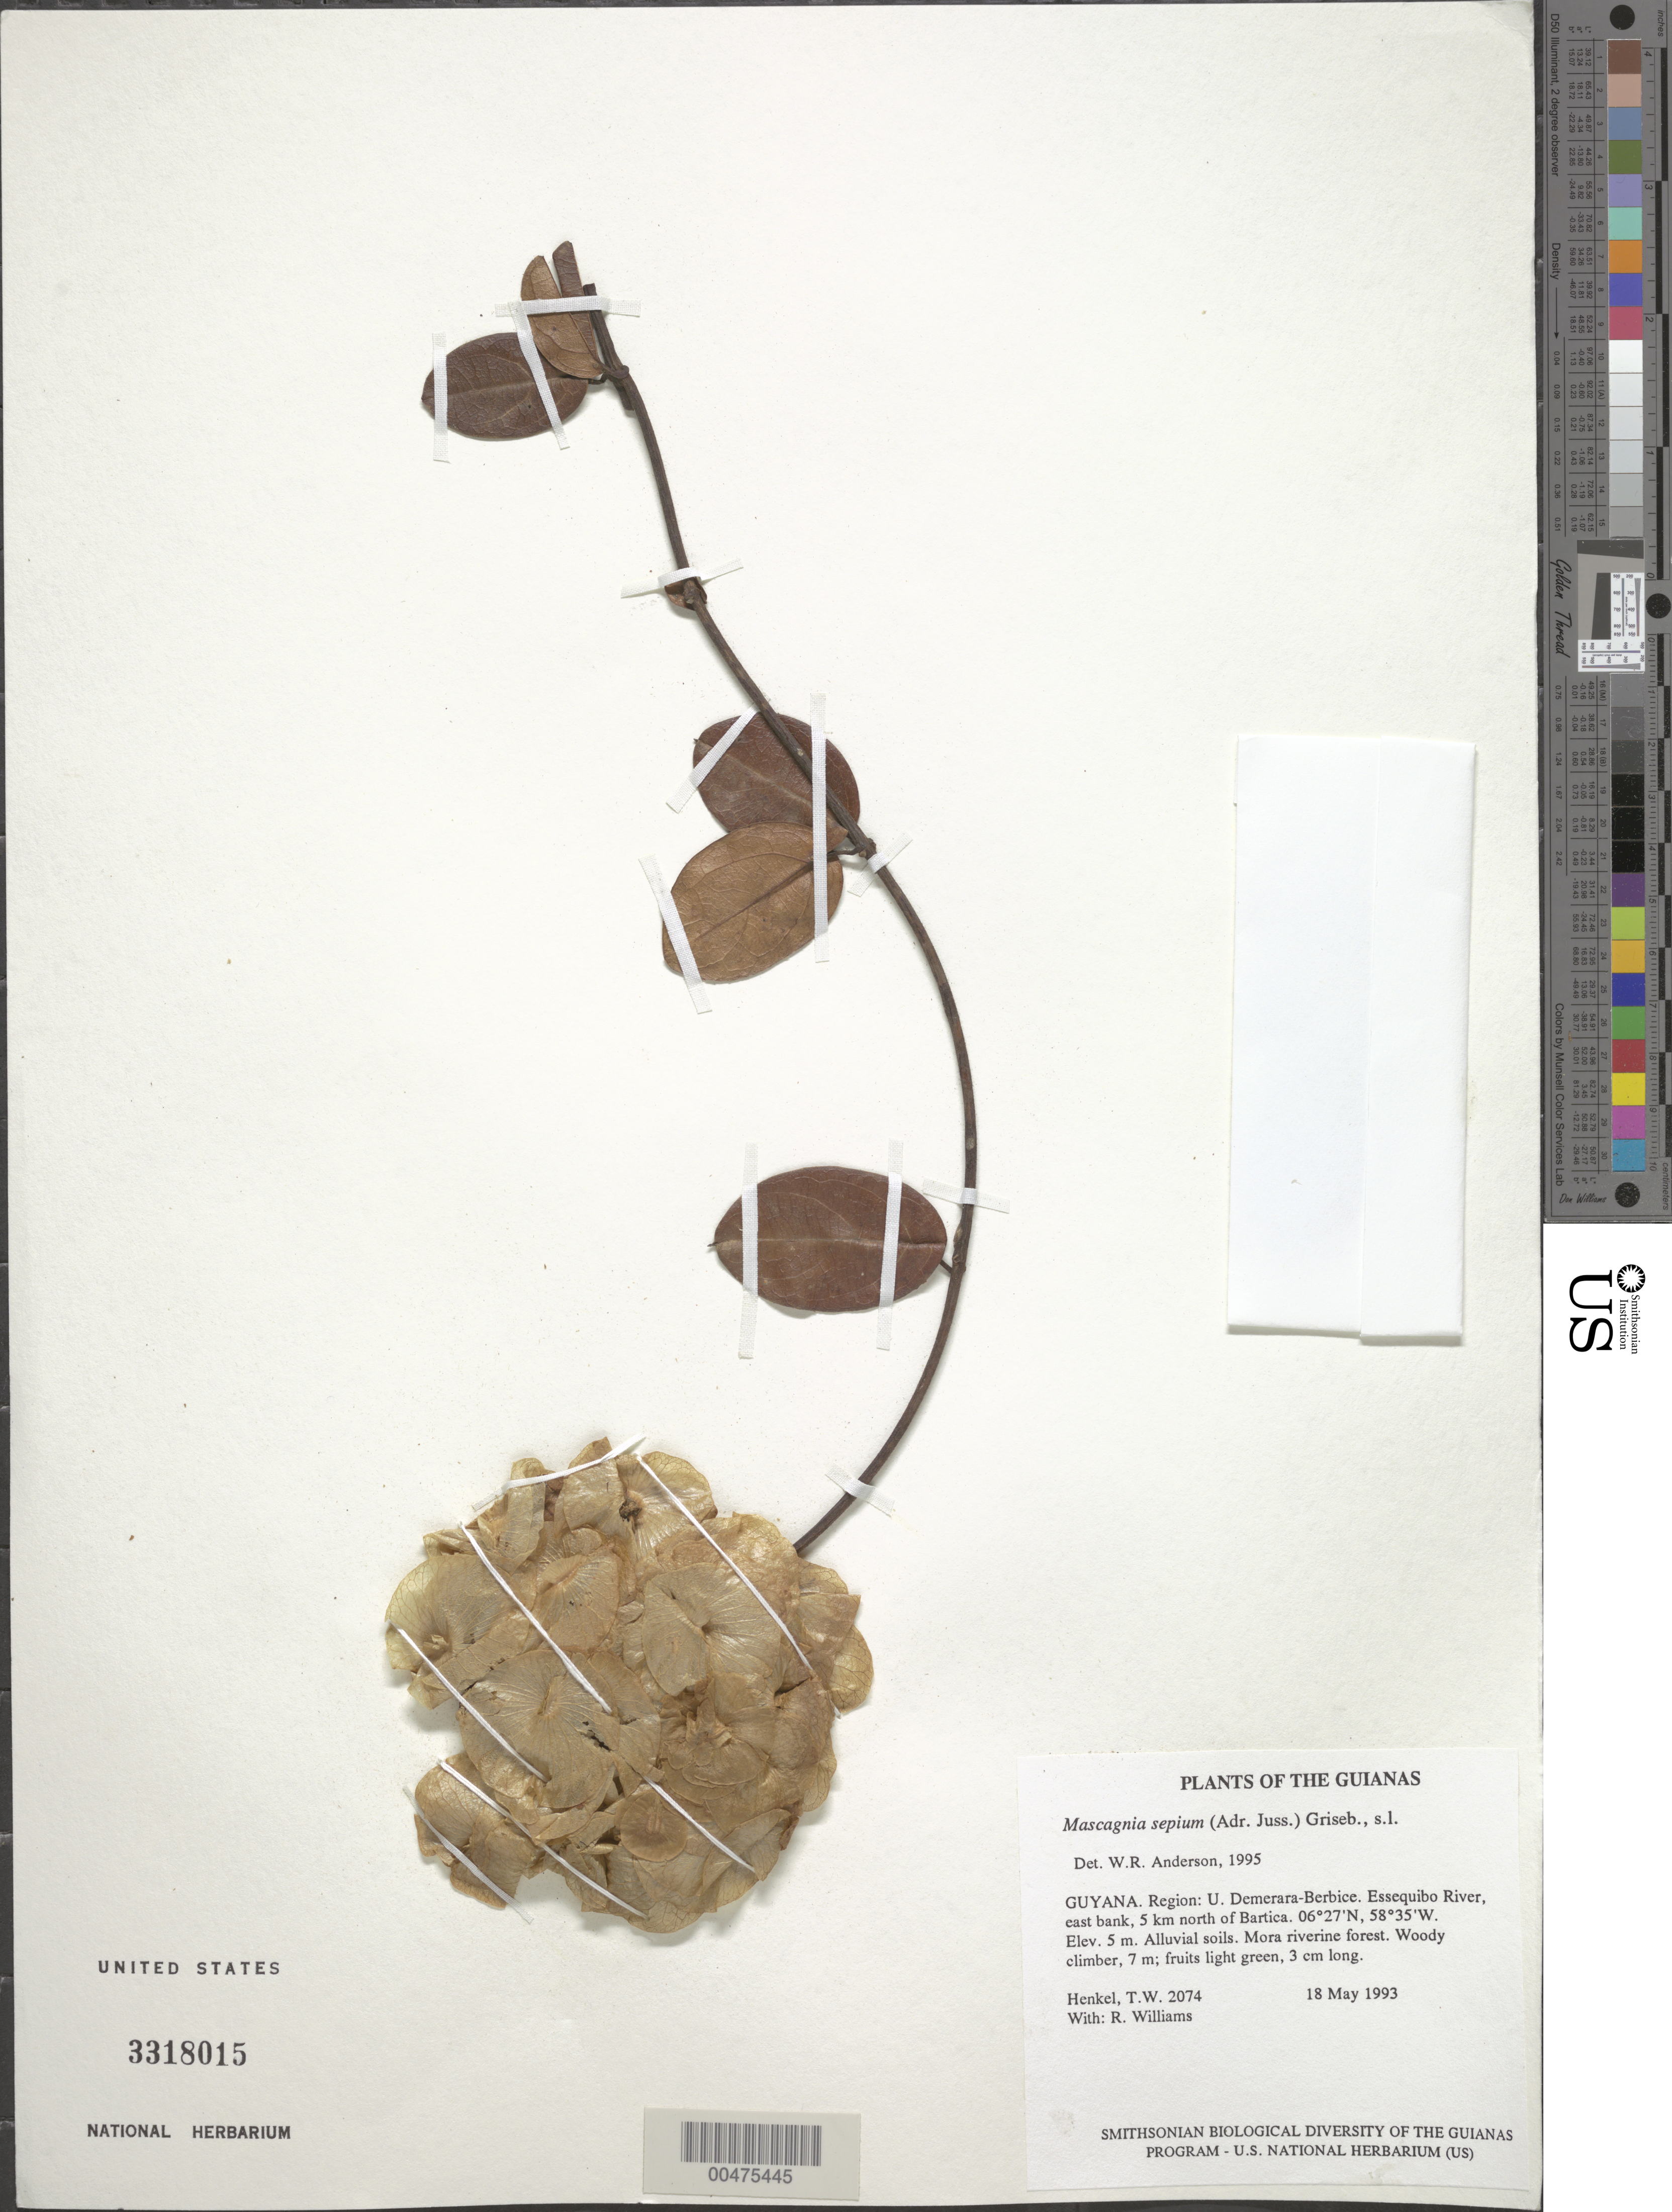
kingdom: Plantae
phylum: Tracheophyta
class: Magnoliopsida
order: Malpighiales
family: Malpighiaceae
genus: Mascagnia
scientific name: Mascagnia sepium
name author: (A. Juss.) Griseb.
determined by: Anderson, W. R., (MICH), University of Michigan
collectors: T. Henkel & R. Williams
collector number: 2074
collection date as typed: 18 May 1993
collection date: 1993-05-18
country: Guyana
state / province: U. Demerara-Berbice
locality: Essequibo River, east bank, 5 km north of Bartica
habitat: Alluvial soils. Mora riverine forest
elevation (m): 5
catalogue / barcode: US 3318015